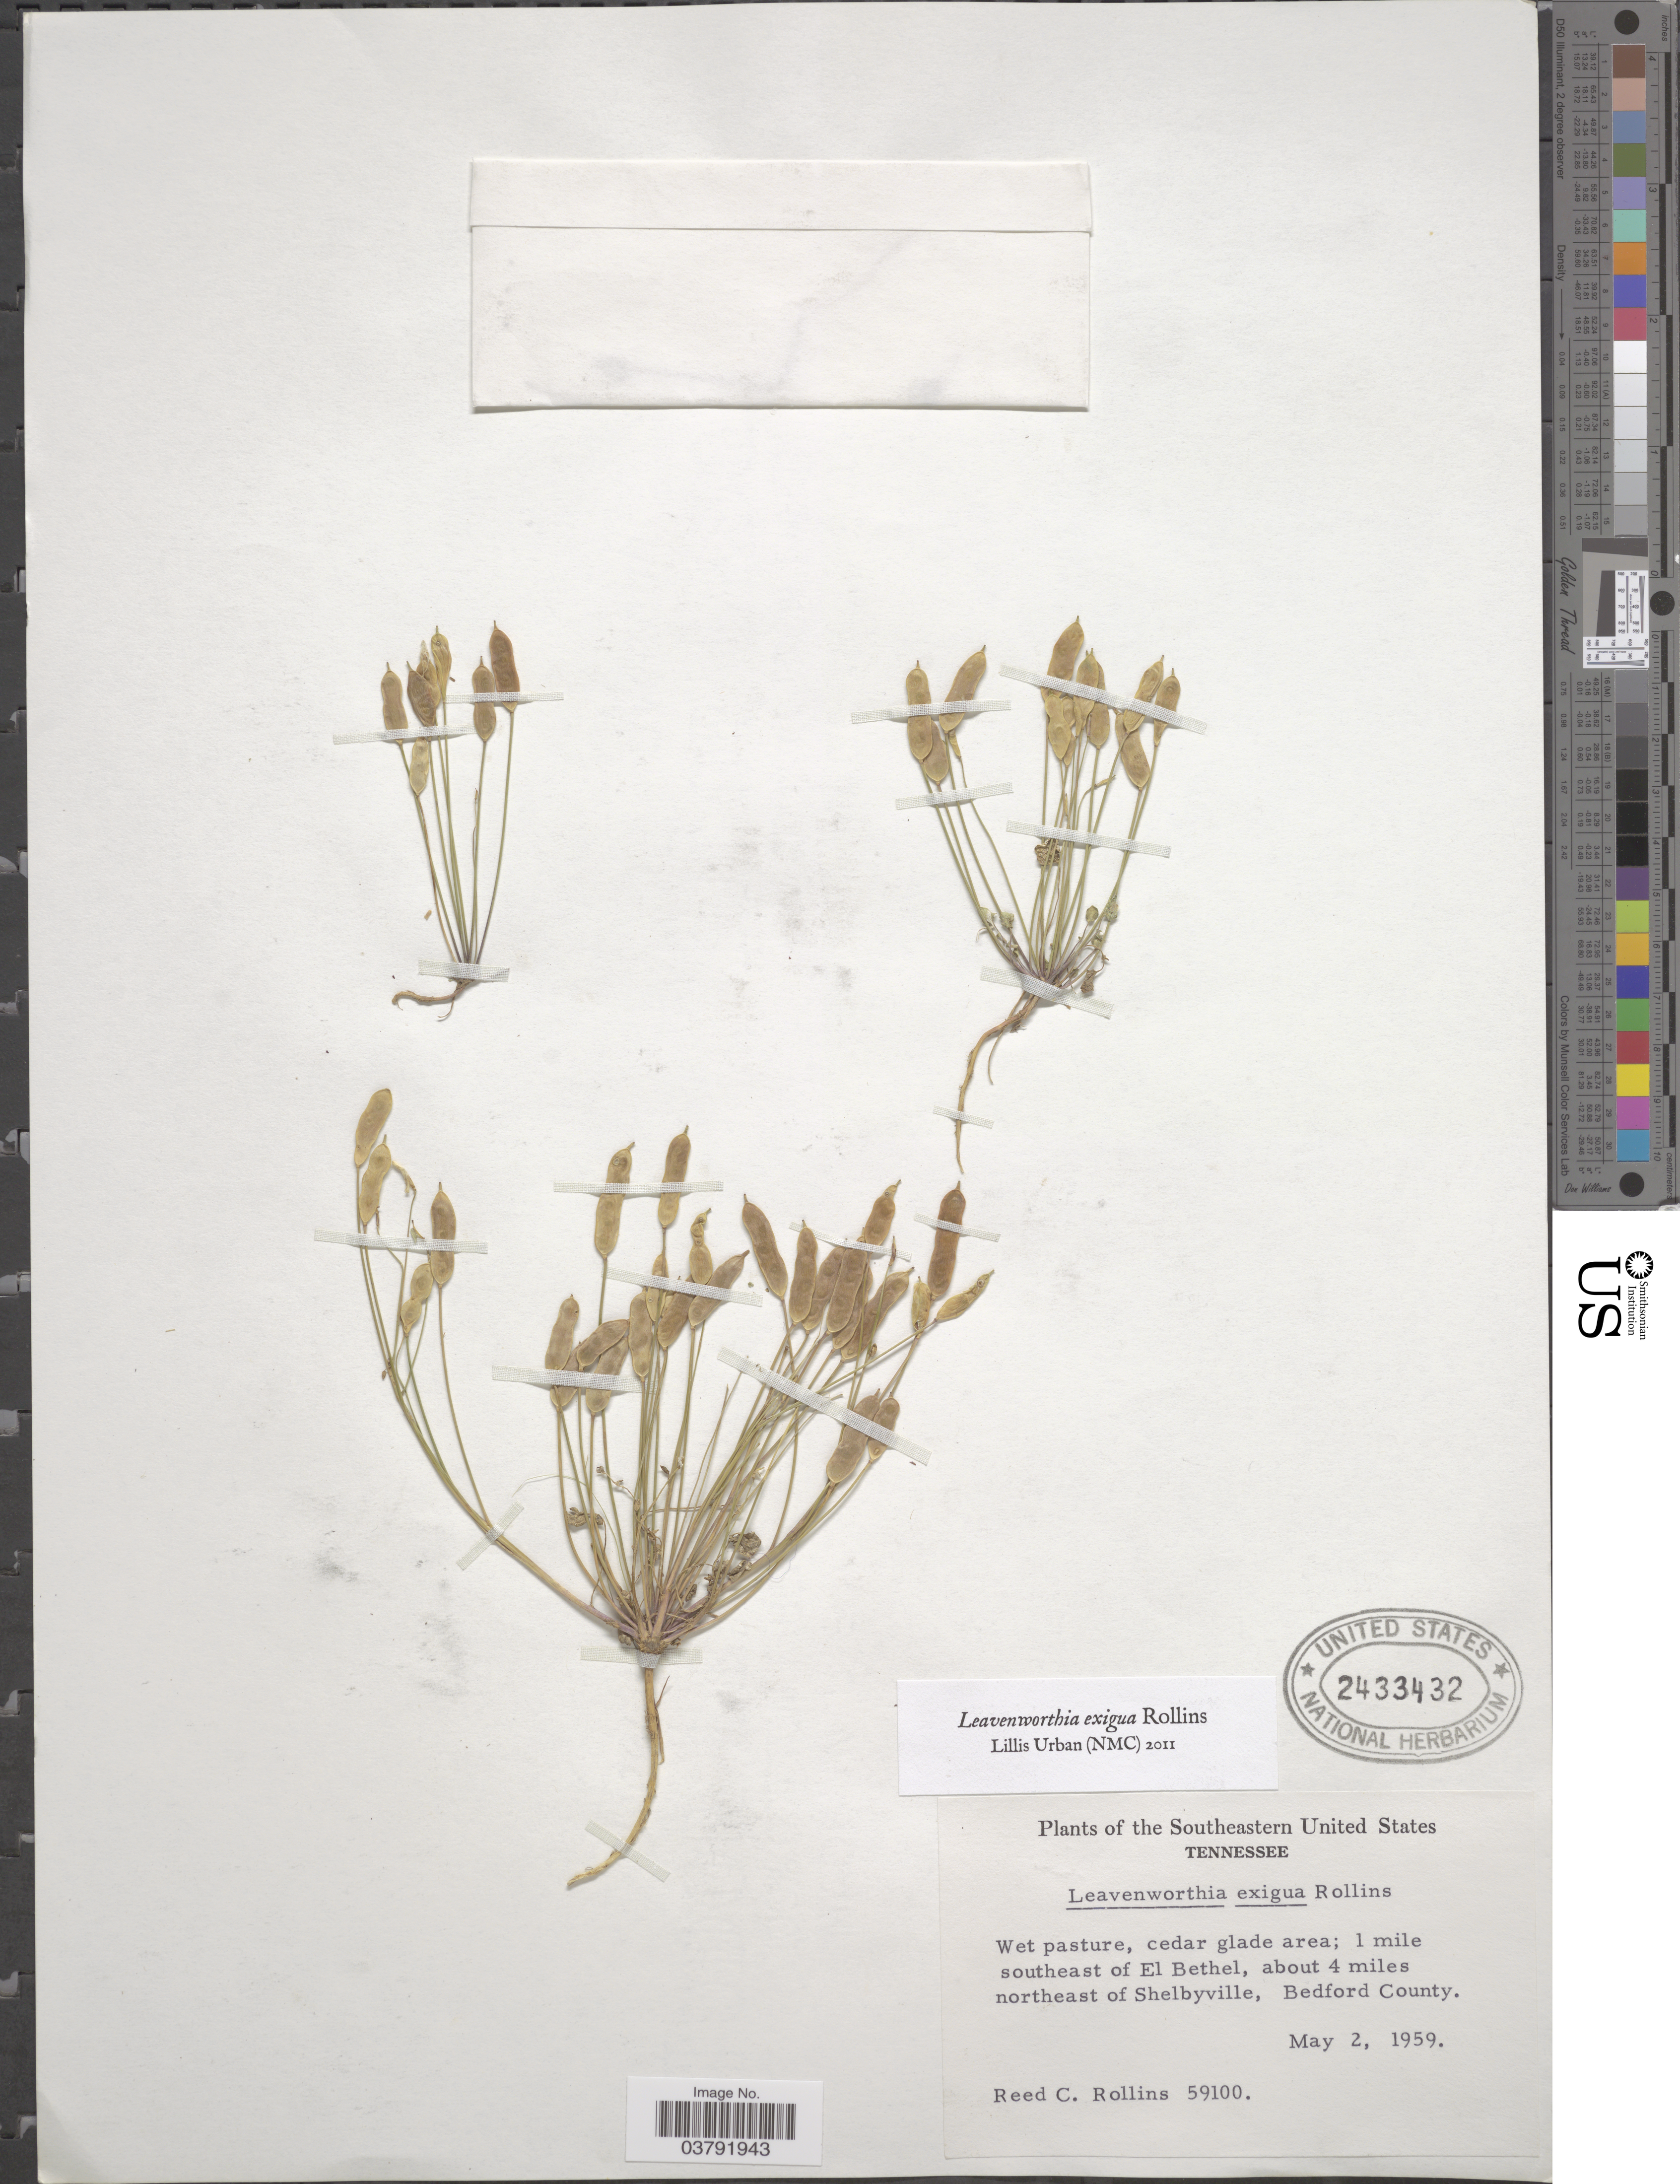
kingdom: Plantae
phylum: Tracheophyta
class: Magnoliopsida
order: Brassicales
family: Brassicaceae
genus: Leavenworthia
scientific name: Leavenworthia exigua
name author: Rollins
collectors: R. C. Rollins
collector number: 59100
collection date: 1959-05-02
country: United States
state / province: Tennessee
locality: Southeastern United States. 1 mile southeast of El Bethel, about 4 miles northeast of Shelbyville, Bedford County.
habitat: wet pasture, cedar glade area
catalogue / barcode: US 2433432